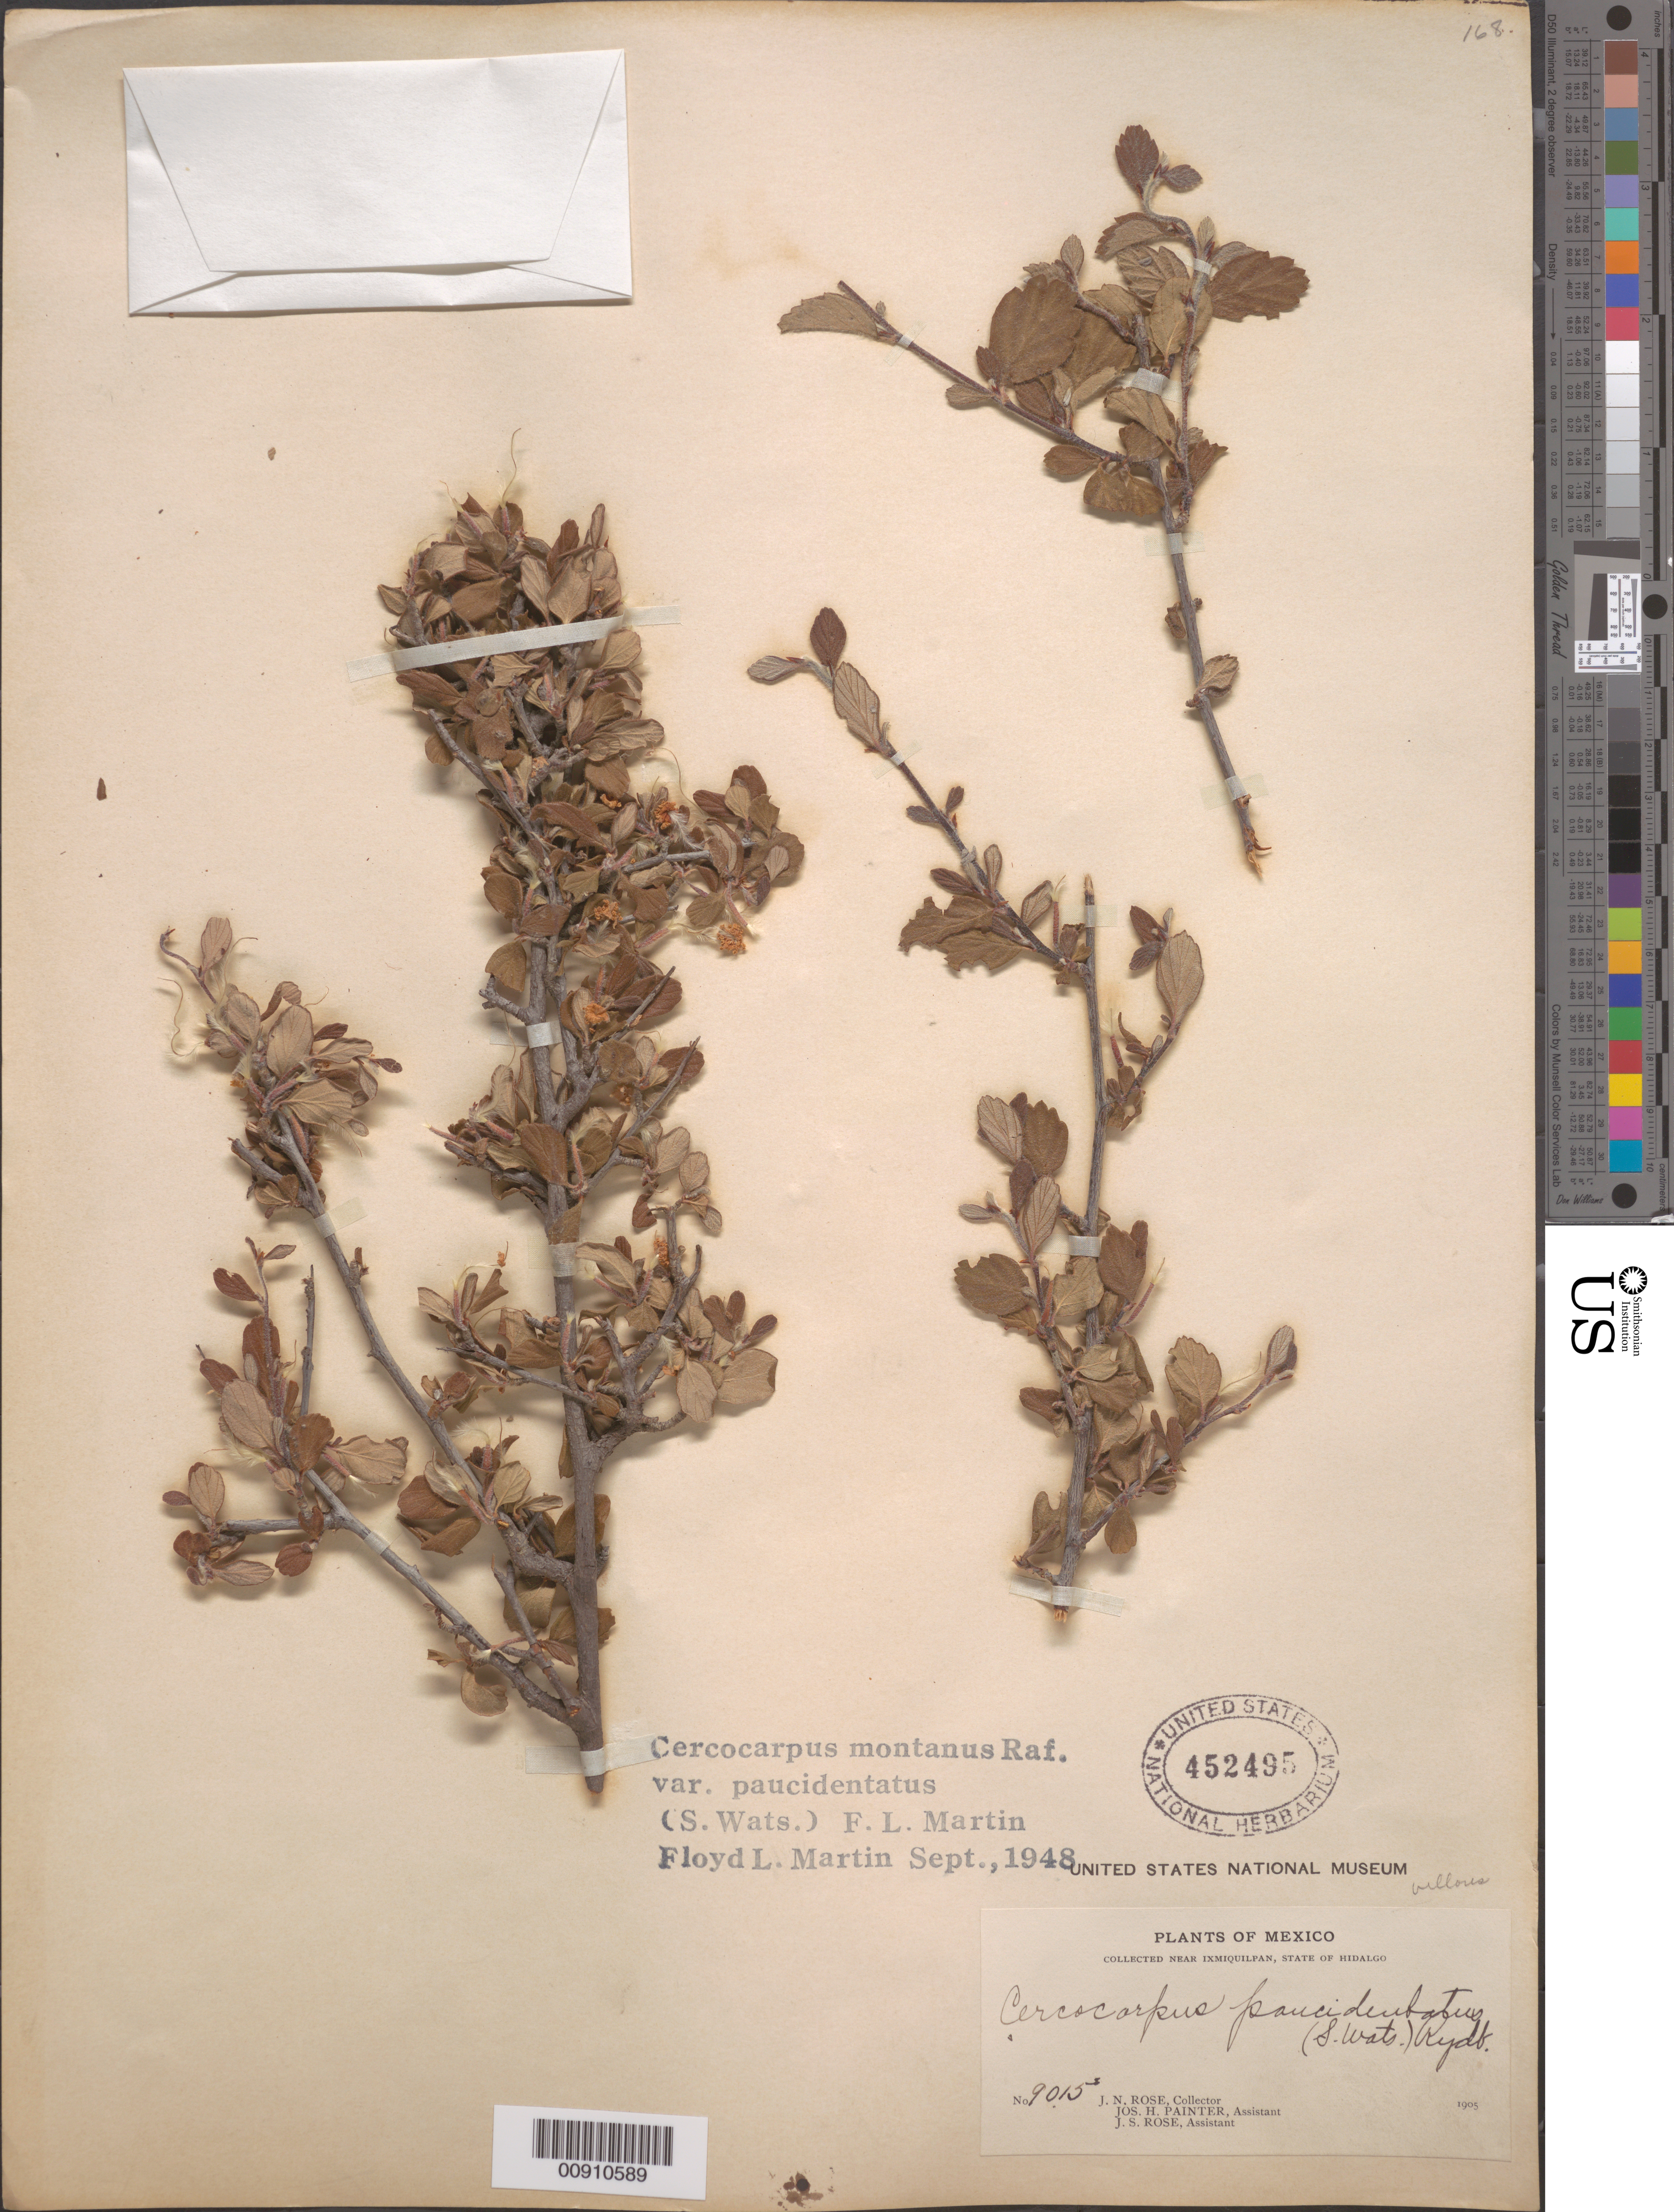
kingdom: Plantae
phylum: Tracheophyta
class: Magnoliopsida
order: Rosales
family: Rosaceae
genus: Cercocarpus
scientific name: Cercocarpus montanus var. paucidentatus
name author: (S. Watson) F.L. Martin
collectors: J. N. Rose, J. H. Painter & J. S. Rose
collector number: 9015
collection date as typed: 1905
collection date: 1905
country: Mexico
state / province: Hidalgo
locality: Near Ixmiquilpan, State of Hidalgo.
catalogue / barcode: US 452495